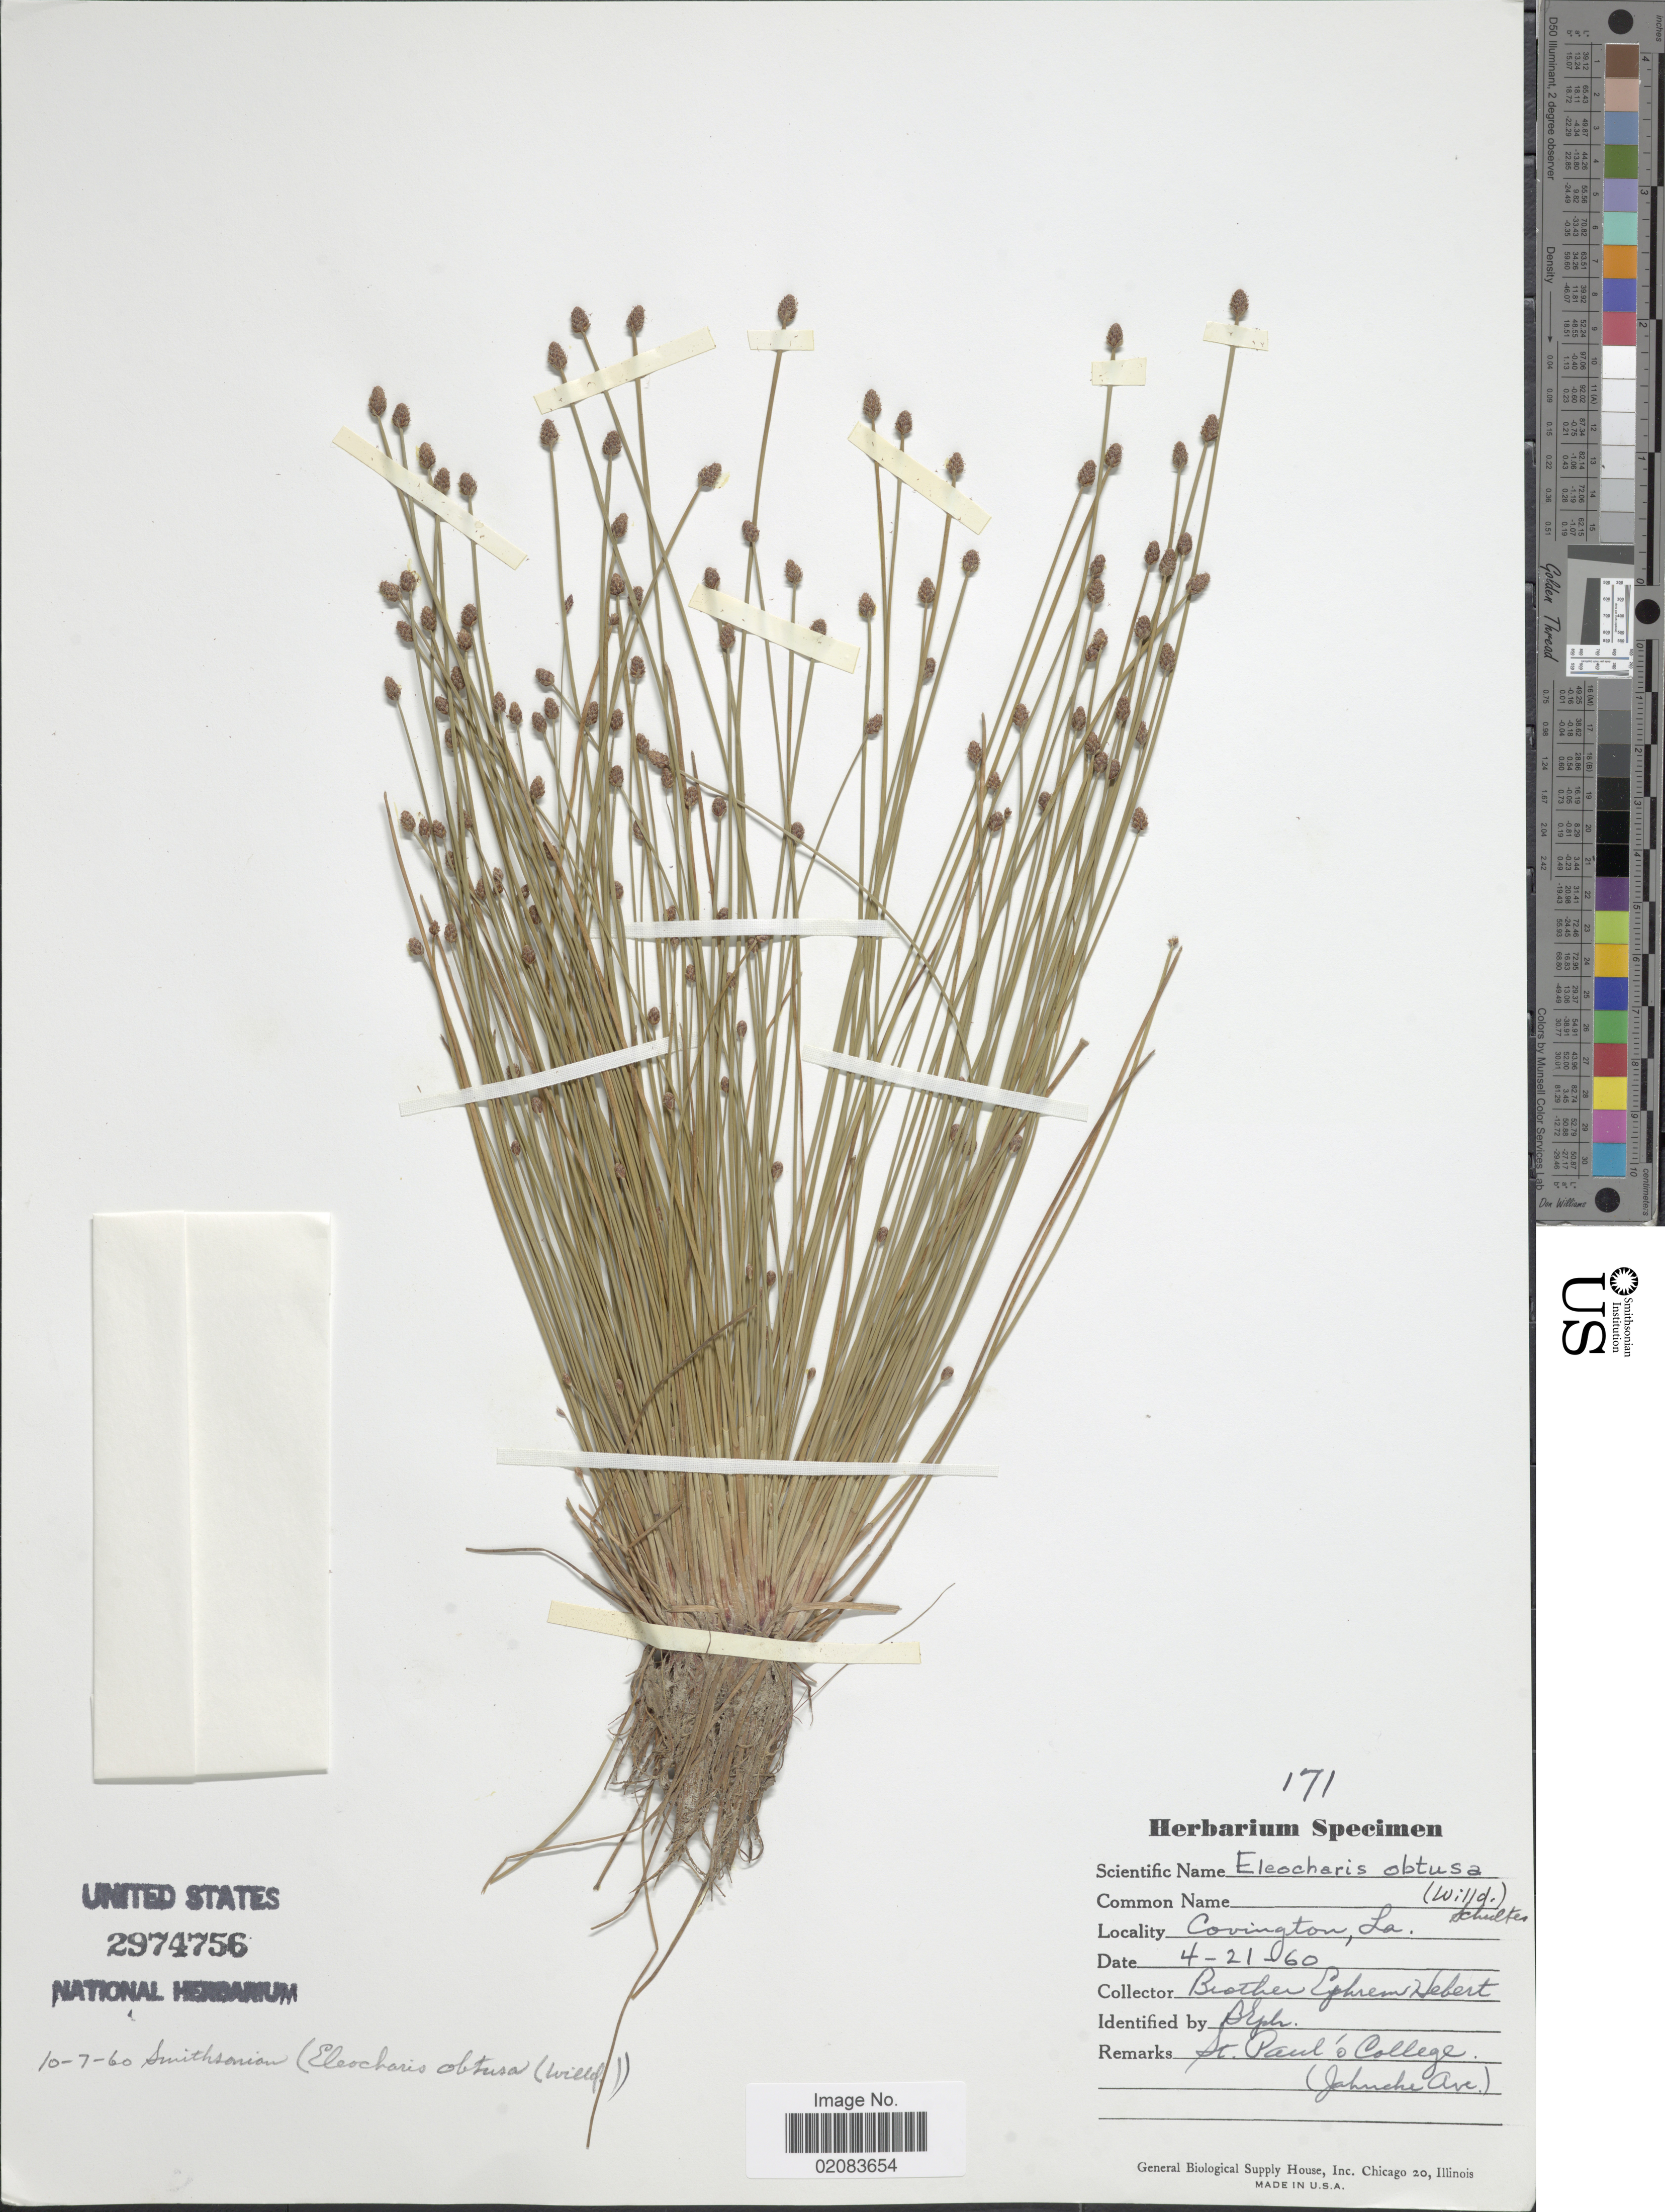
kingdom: Plantae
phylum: Tracheophyta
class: Liliopsida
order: Poales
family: Cyperaceae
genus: Eleocharis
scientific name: Eleocharis obtusa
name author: (Willd.) Schult.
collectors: E. Hebert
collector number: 171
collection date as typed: Transcribed d/m/y: 21/4/60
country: United States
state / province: Louisiana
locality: Covington, St. Paul's College (Jahncke Ave.)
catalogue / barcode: US 2974756